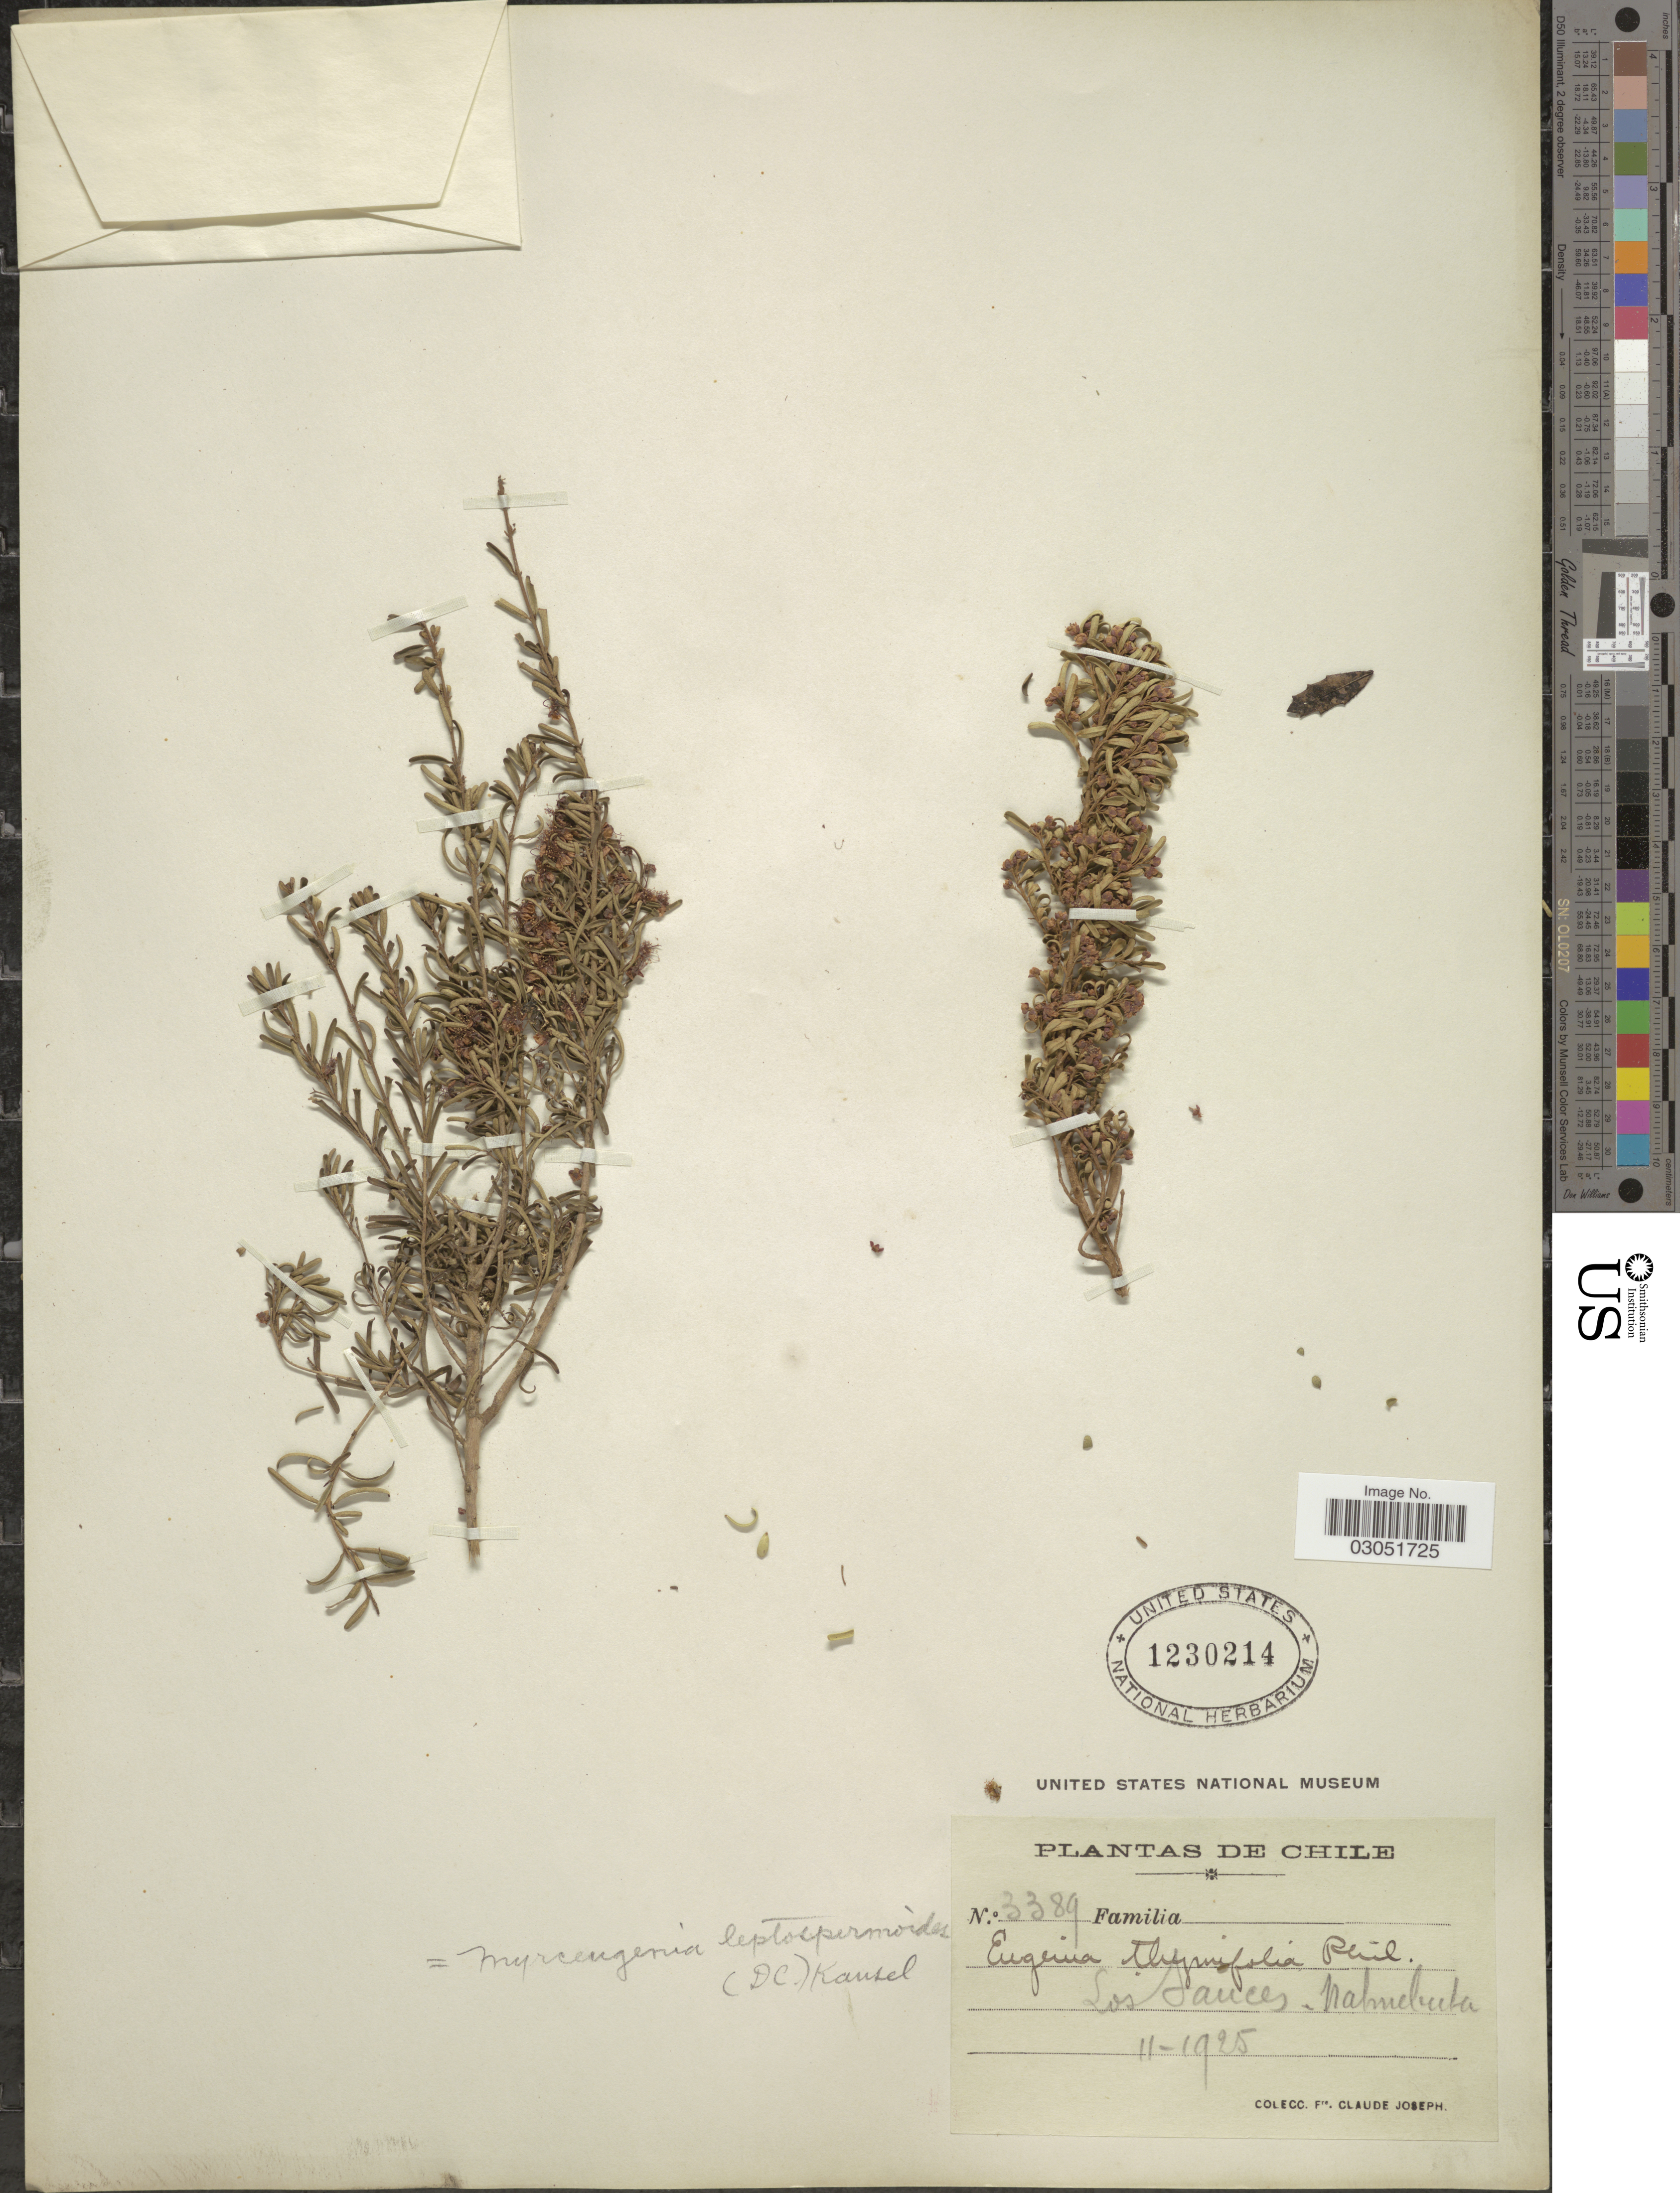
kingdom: Plantae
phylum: Tracheophyta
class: Magnoliopsida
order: Myrtales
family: Myrtaceae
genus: Myrceugenia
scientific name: Myrceugenia leptospermoides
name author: (DC.) Kausel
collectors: Bro. Claude-Joseph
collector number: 3389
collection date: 1925-11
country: Chile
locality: Los Sances- Nahuebuta.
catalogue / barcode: US 1230214